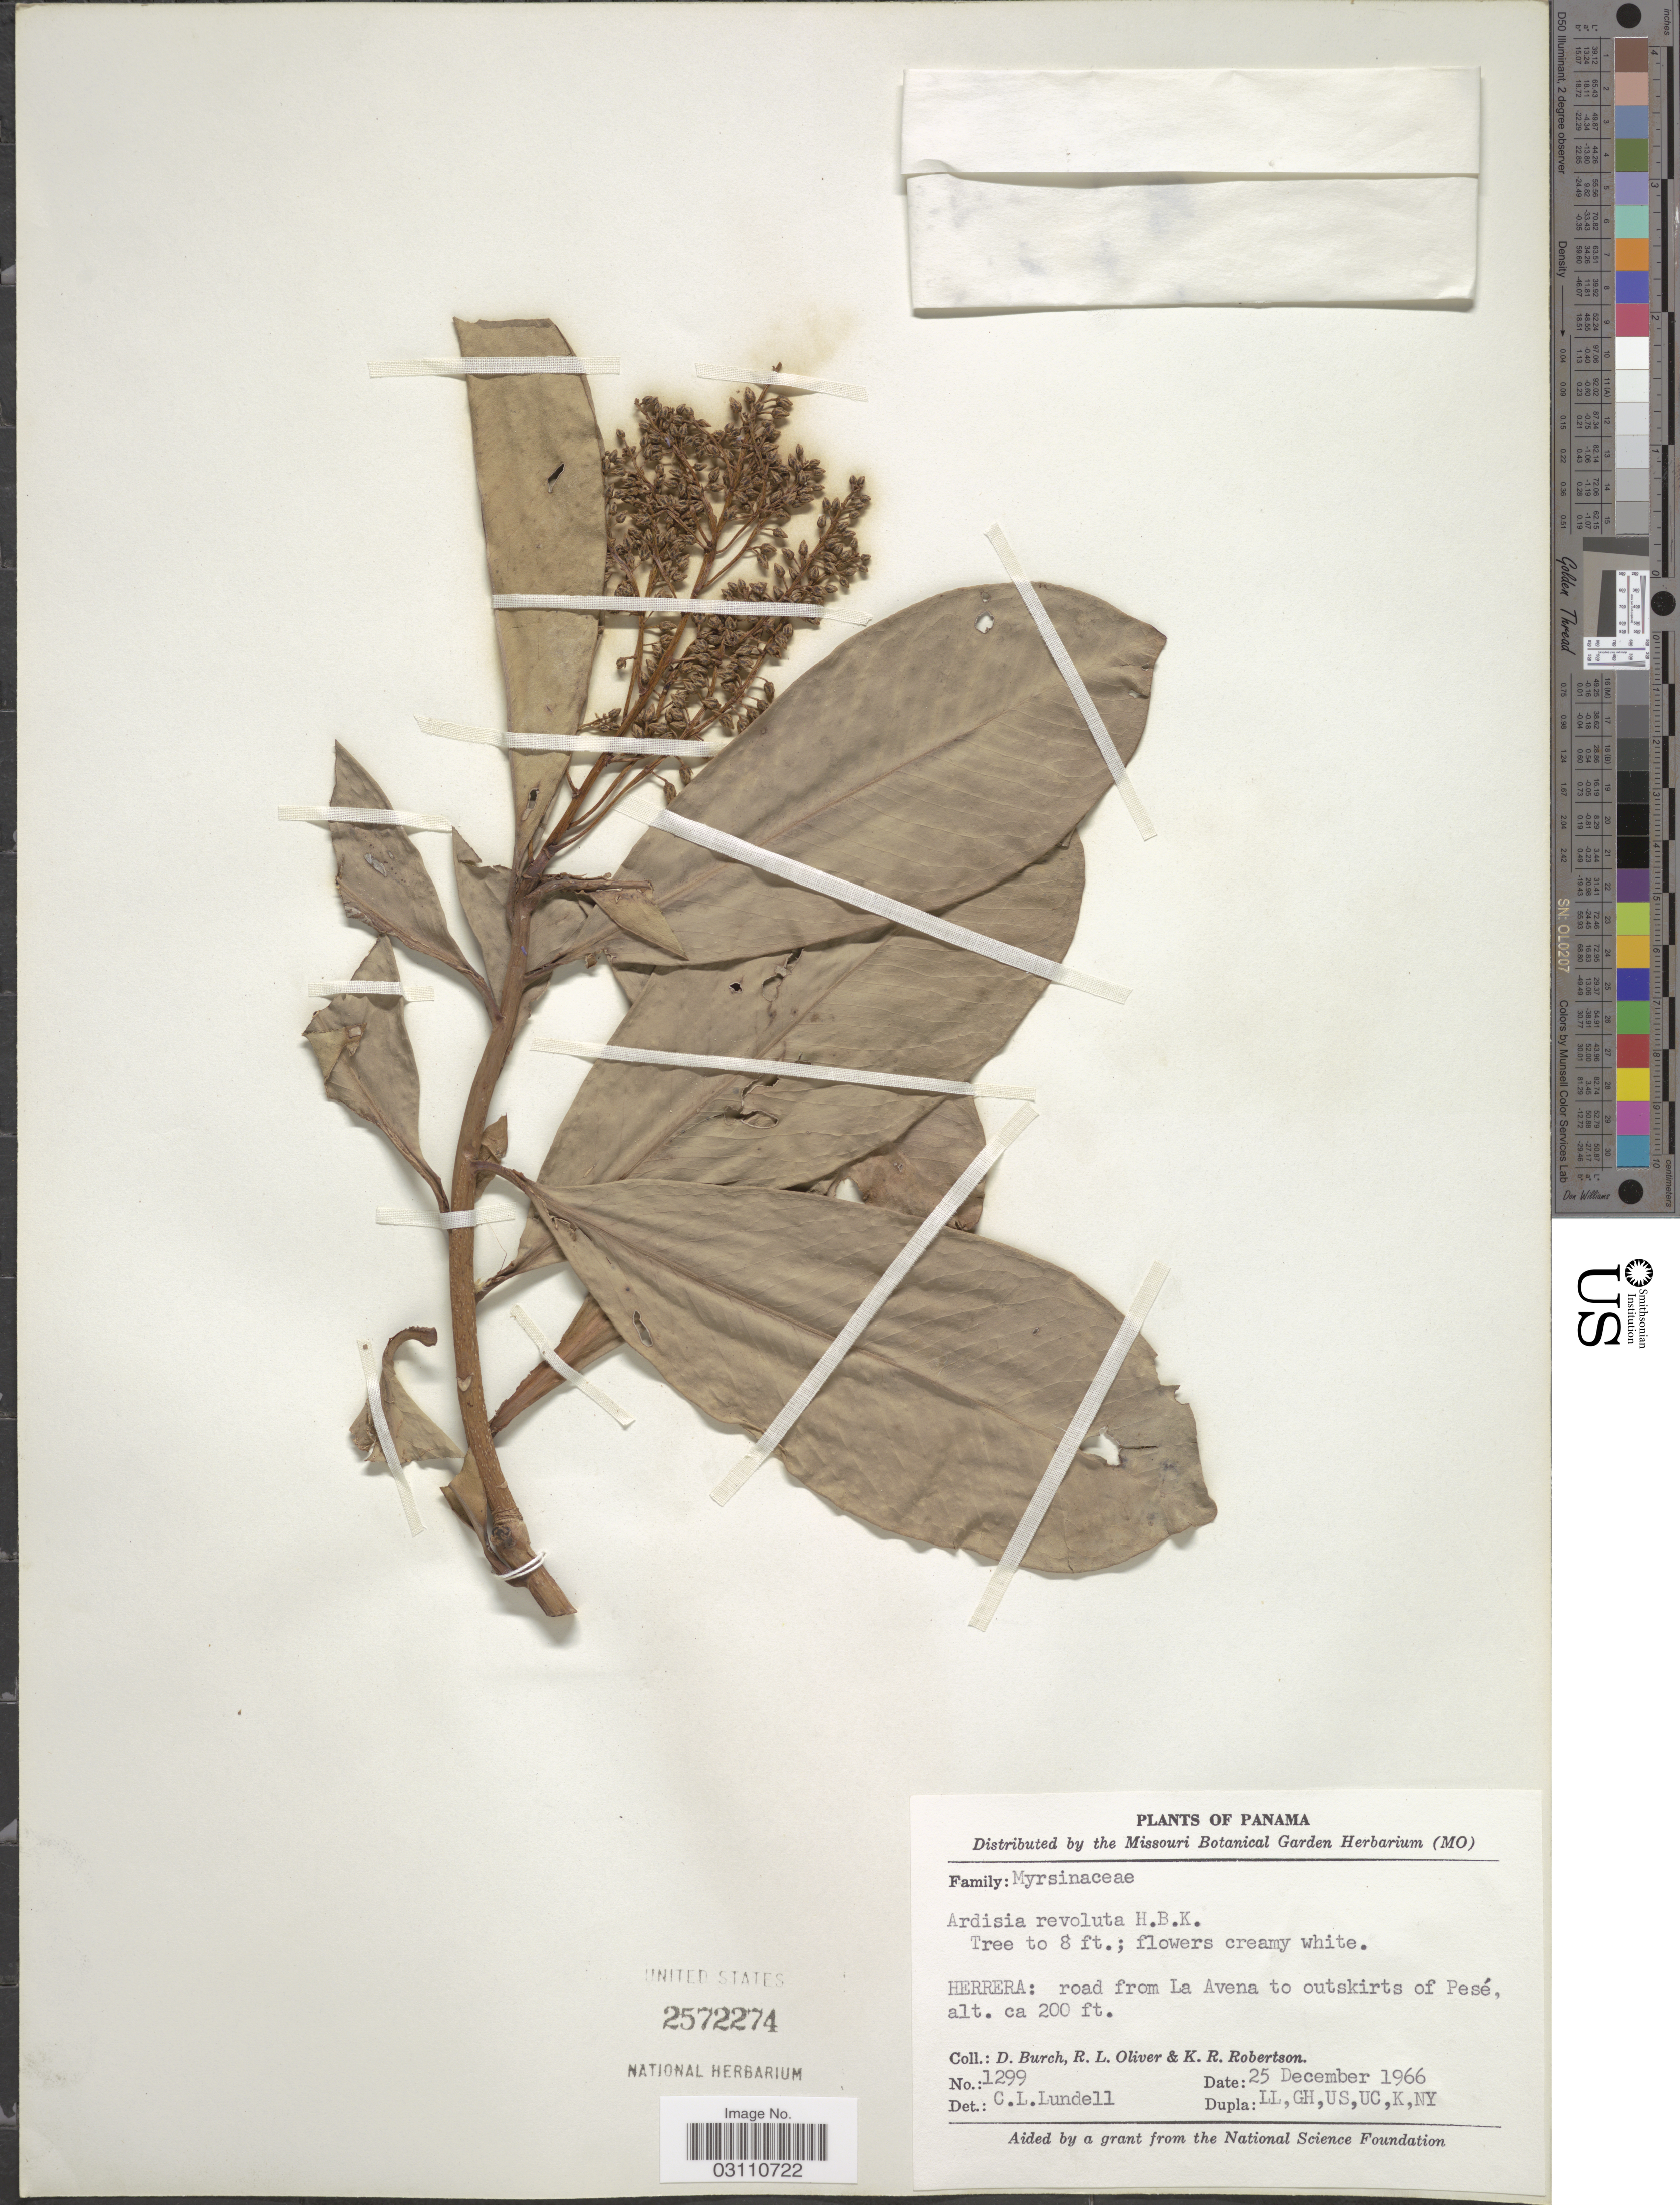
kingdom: Plantae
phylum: Tracheophyta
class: Magnoliopsida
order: Ericales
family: Primulaceae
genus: Ardisia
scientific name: Ardisia revoluta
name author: Kunth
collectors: D. Burch, R. Oliver & K. Robertson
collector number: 1299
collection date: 1966-12-25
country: Panama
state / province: Herrera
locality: Road from La Avena to outskirts of Pesé.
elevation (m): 61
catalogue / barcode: US 2572274